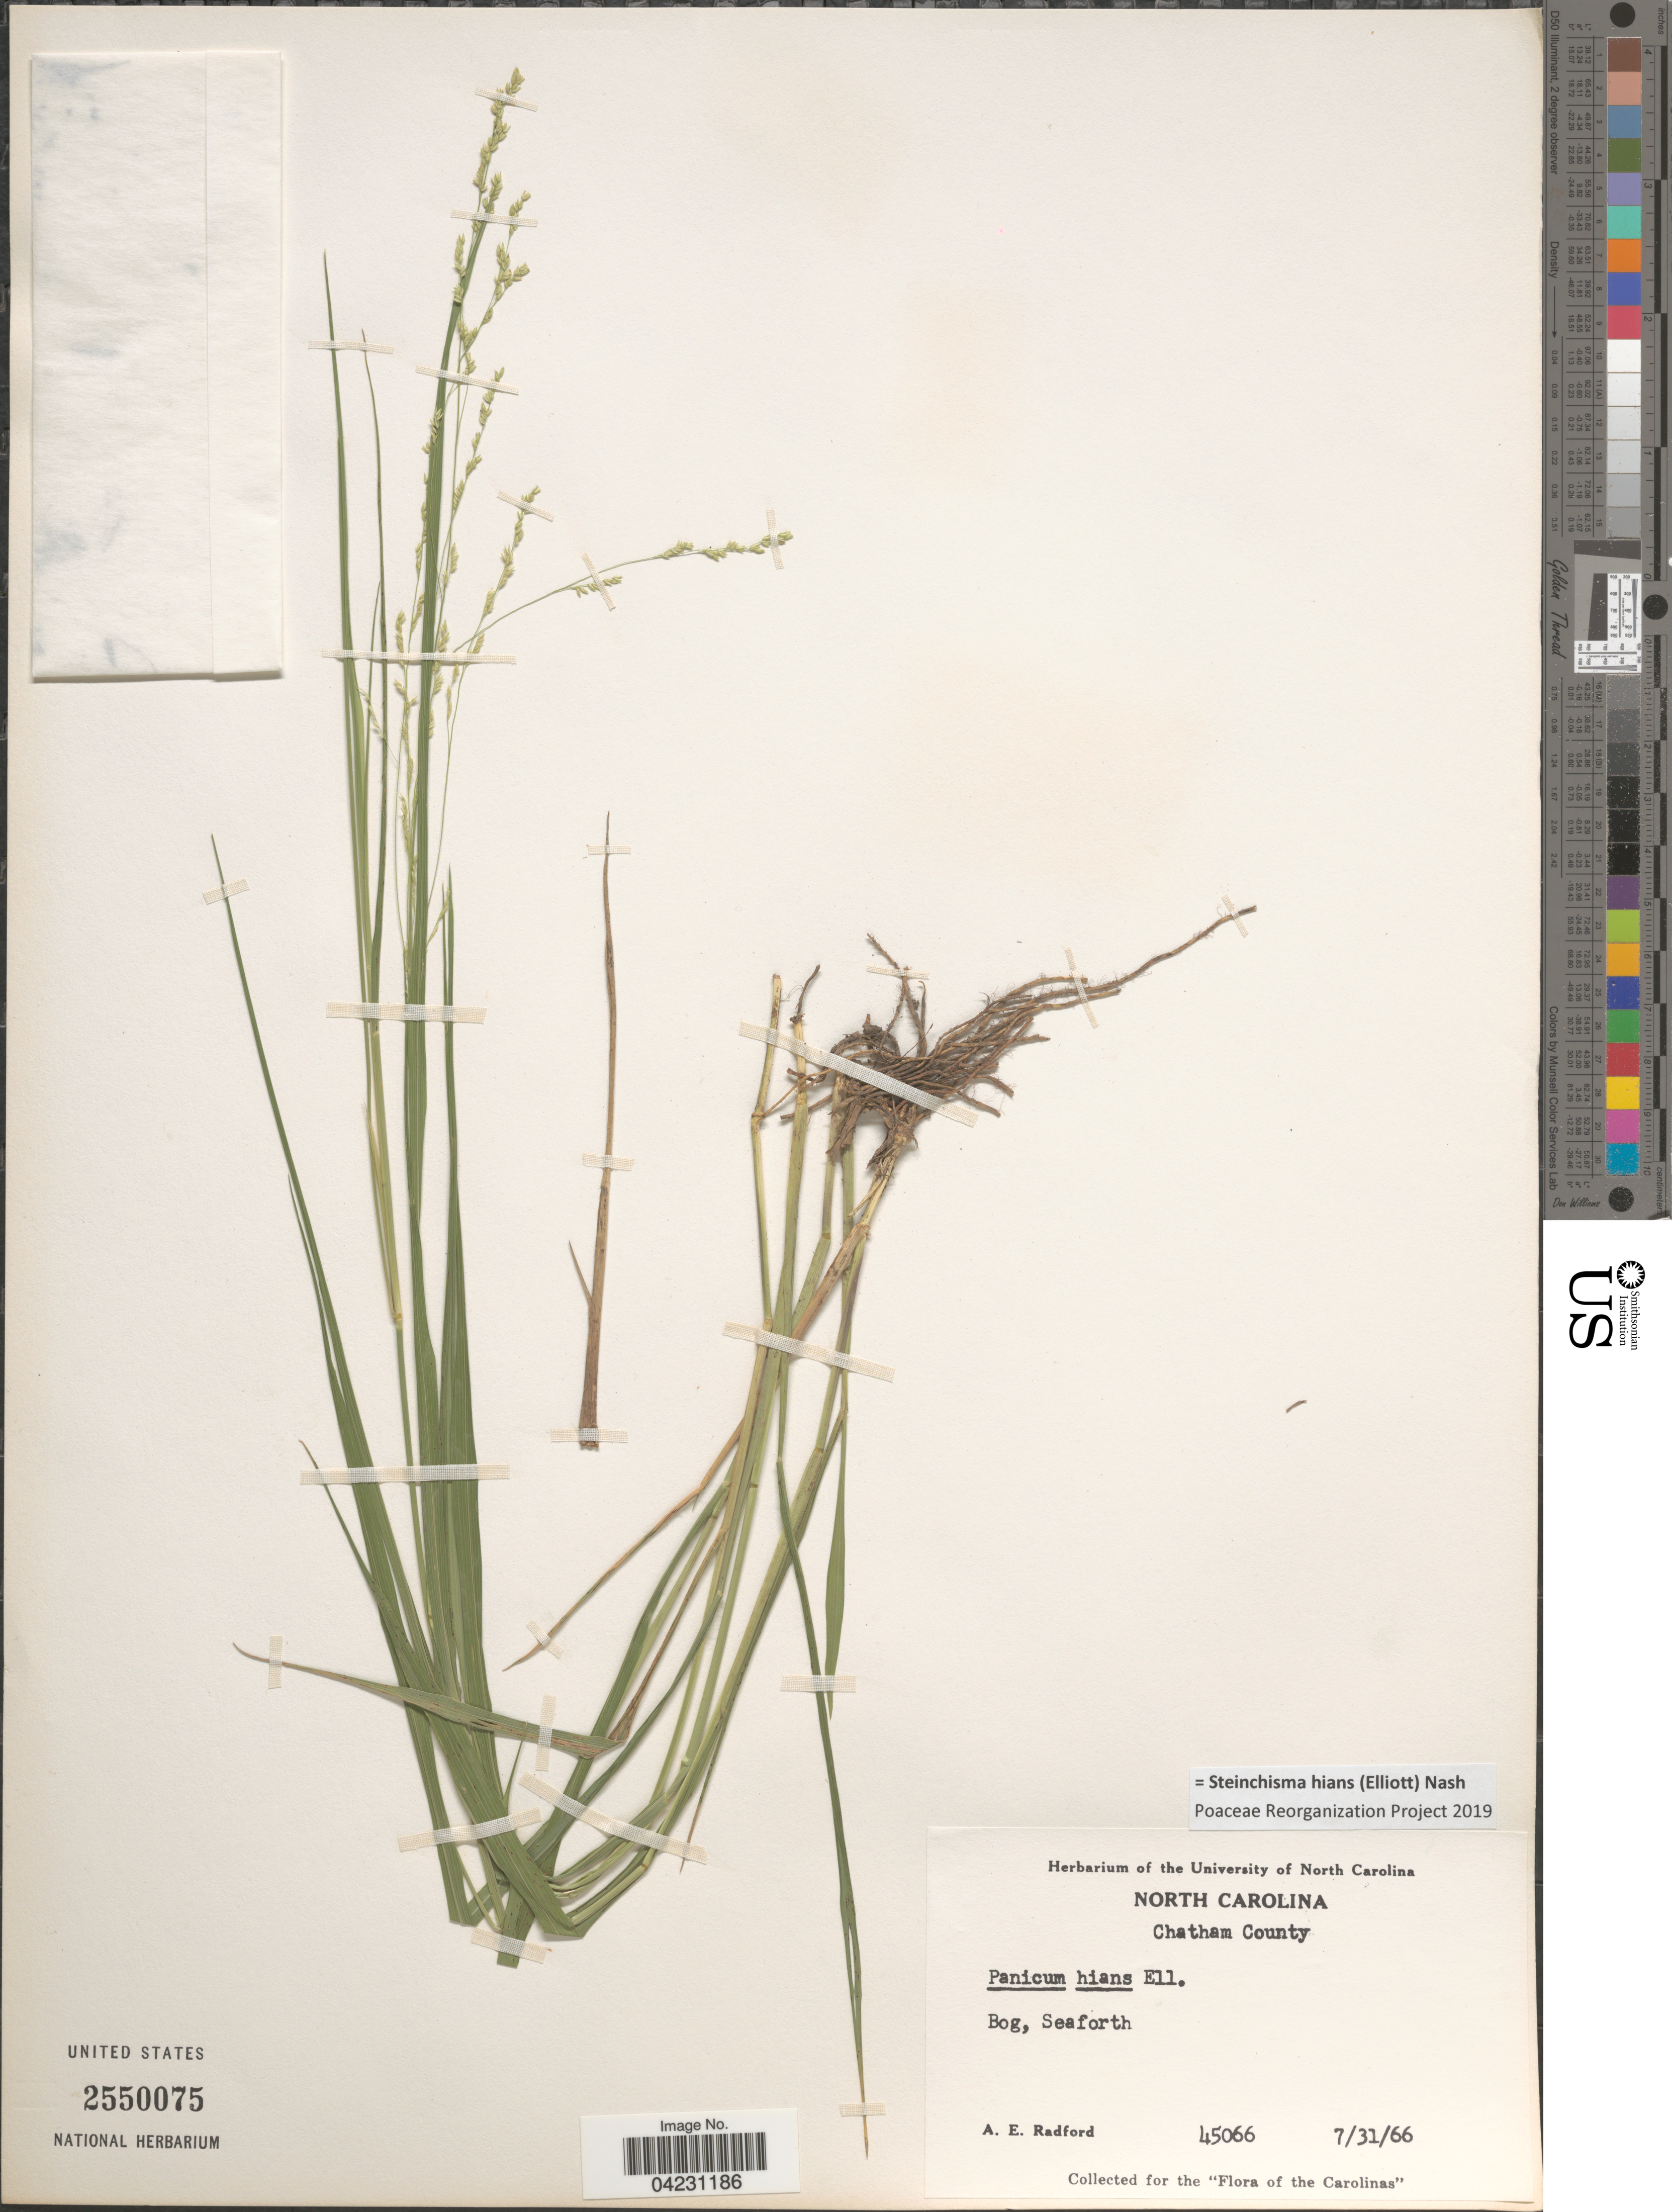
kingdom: Plantae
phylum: Tracheophyta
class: Liliopsida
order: Poales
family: Poaceae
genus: Steinchisma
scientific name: Steinchisma hians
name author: (Elliott) Nash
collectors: A. E. Radford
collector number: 45066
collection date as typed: Transcribed d/m/y: 31/7/66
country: United States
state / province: North Carolina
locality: Chatham County. Bog, Seaforth. Carolinas.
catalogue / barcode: US 2550075